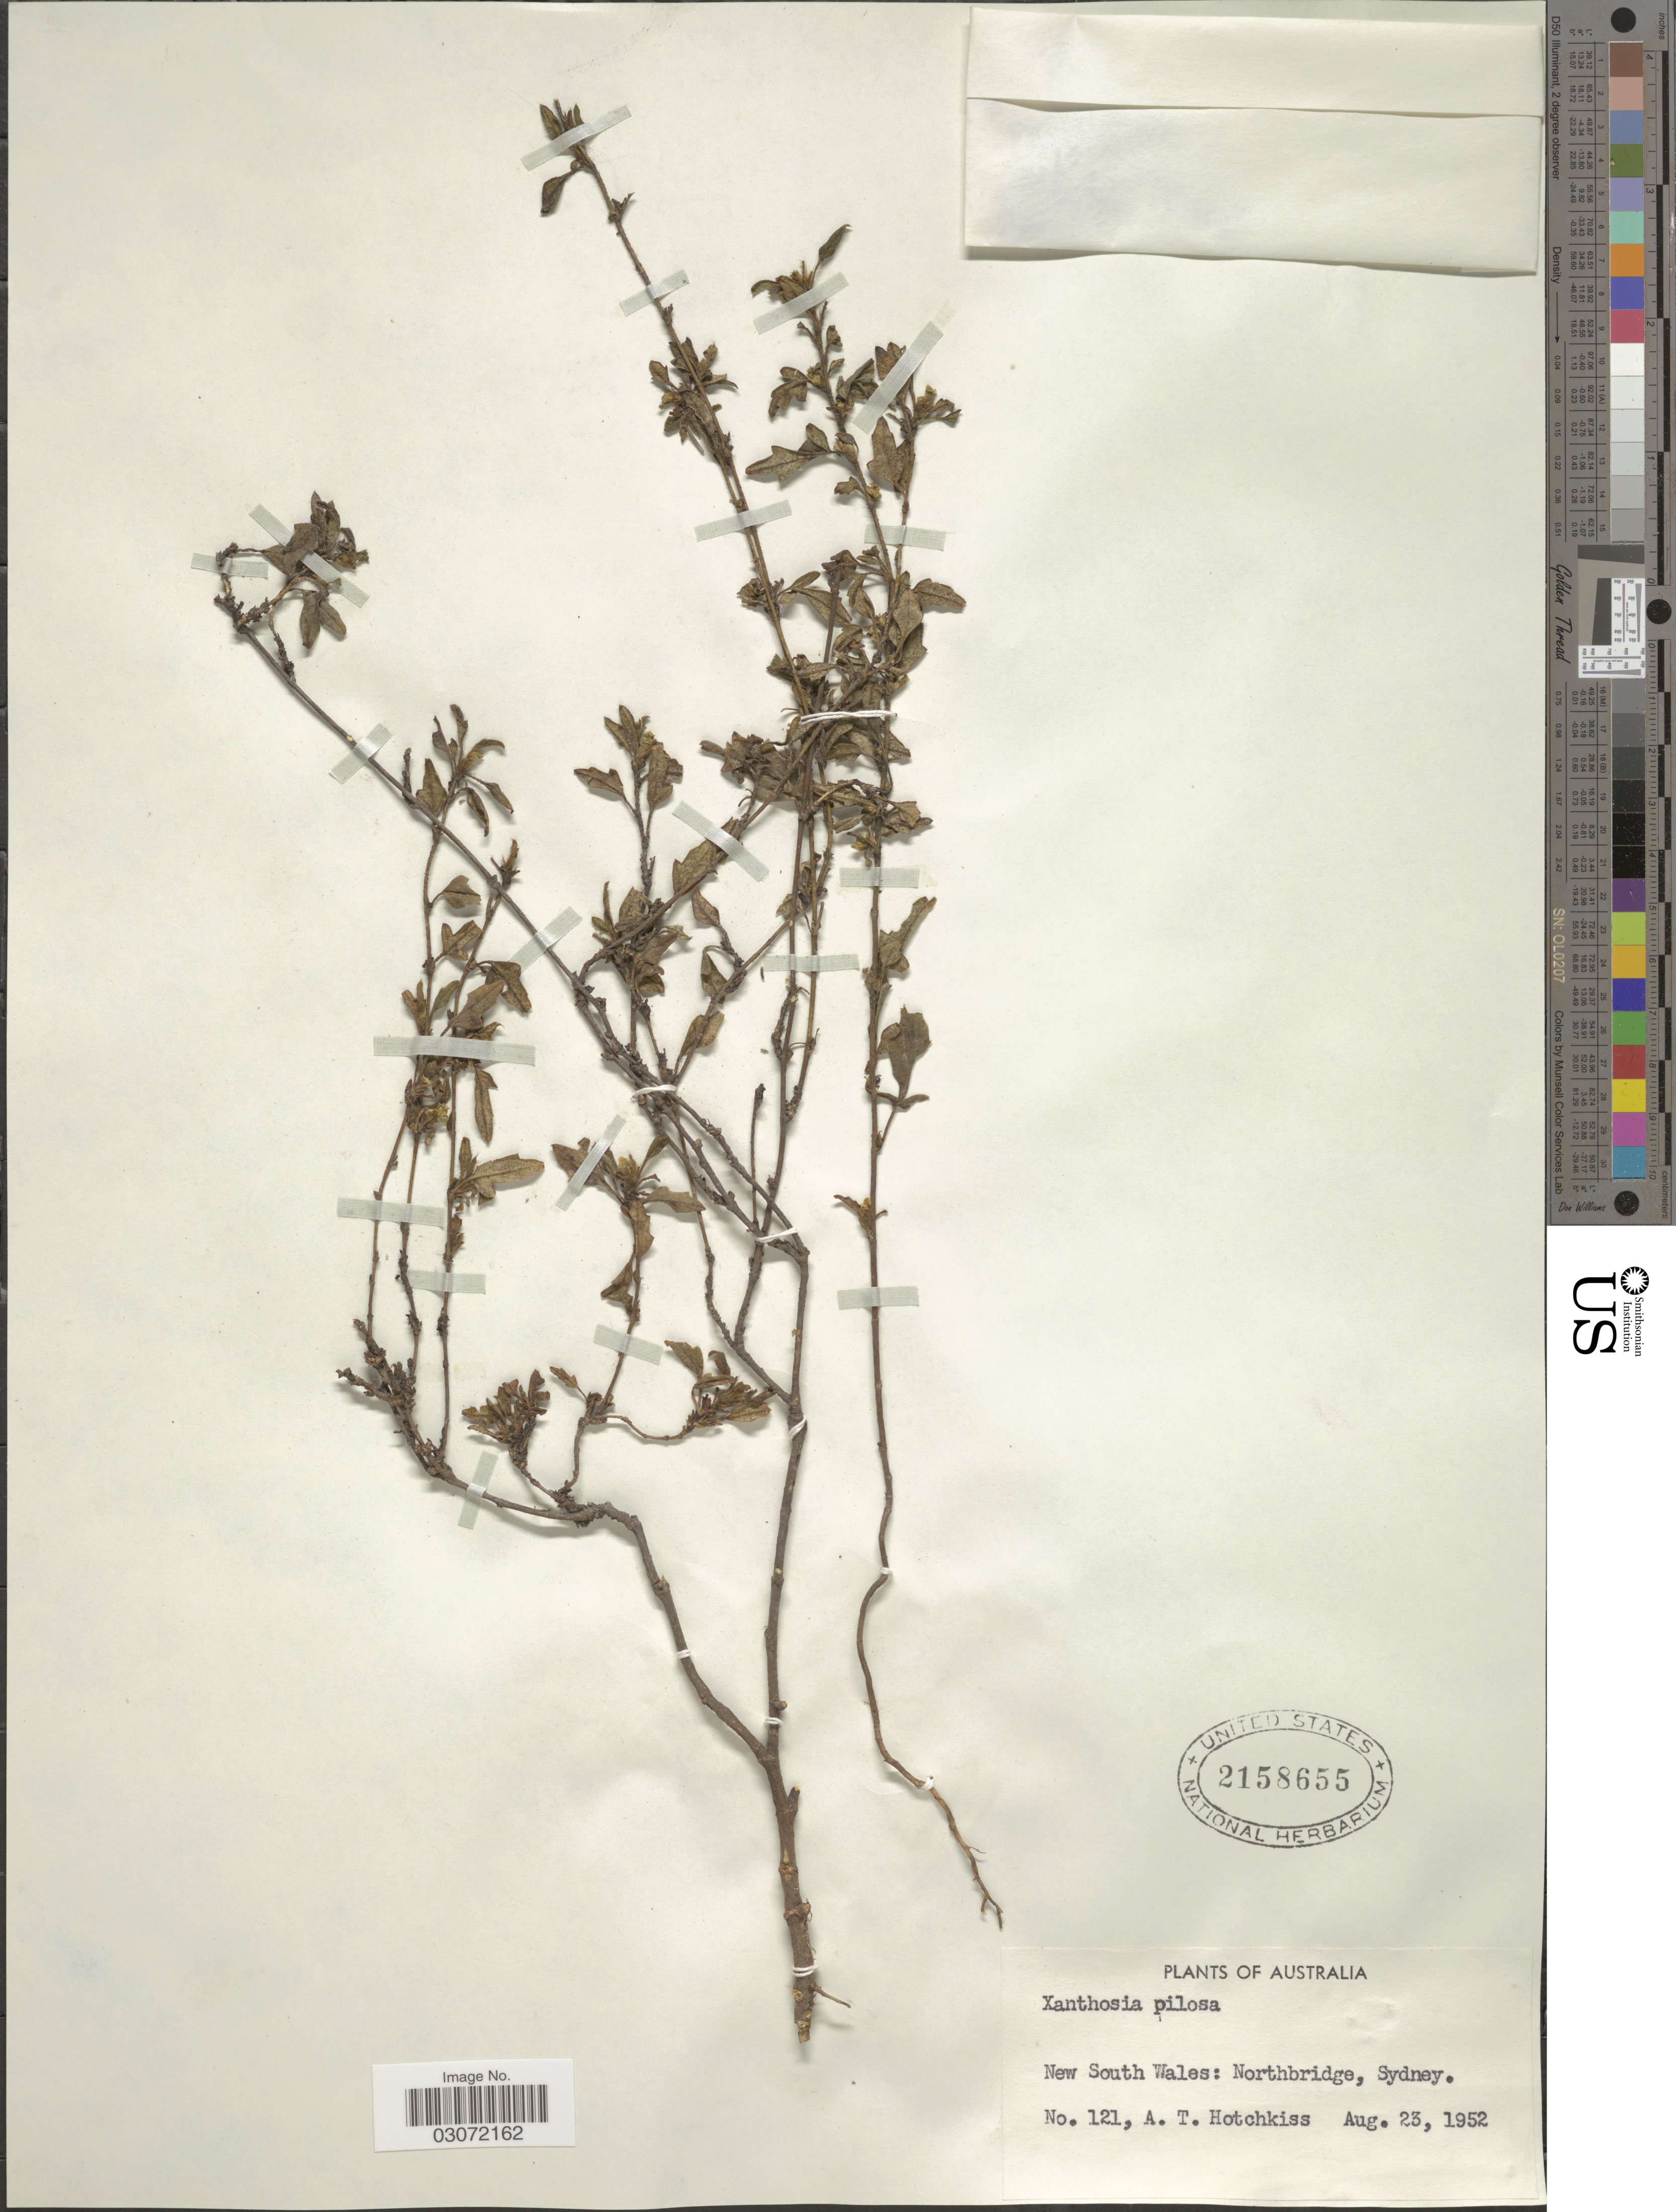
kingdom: Plantae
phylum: Tracheophyta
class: Magnoliopsida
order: Apiales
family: Apiaceae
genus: Xanthosia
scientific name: Xanthosia pilosa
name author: Rudge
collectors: A. Hotchkiss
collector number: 121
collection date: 1952-08-23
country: Australia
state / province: New South Wales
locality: Northbridge, Sydney.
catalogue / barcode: US 2158655